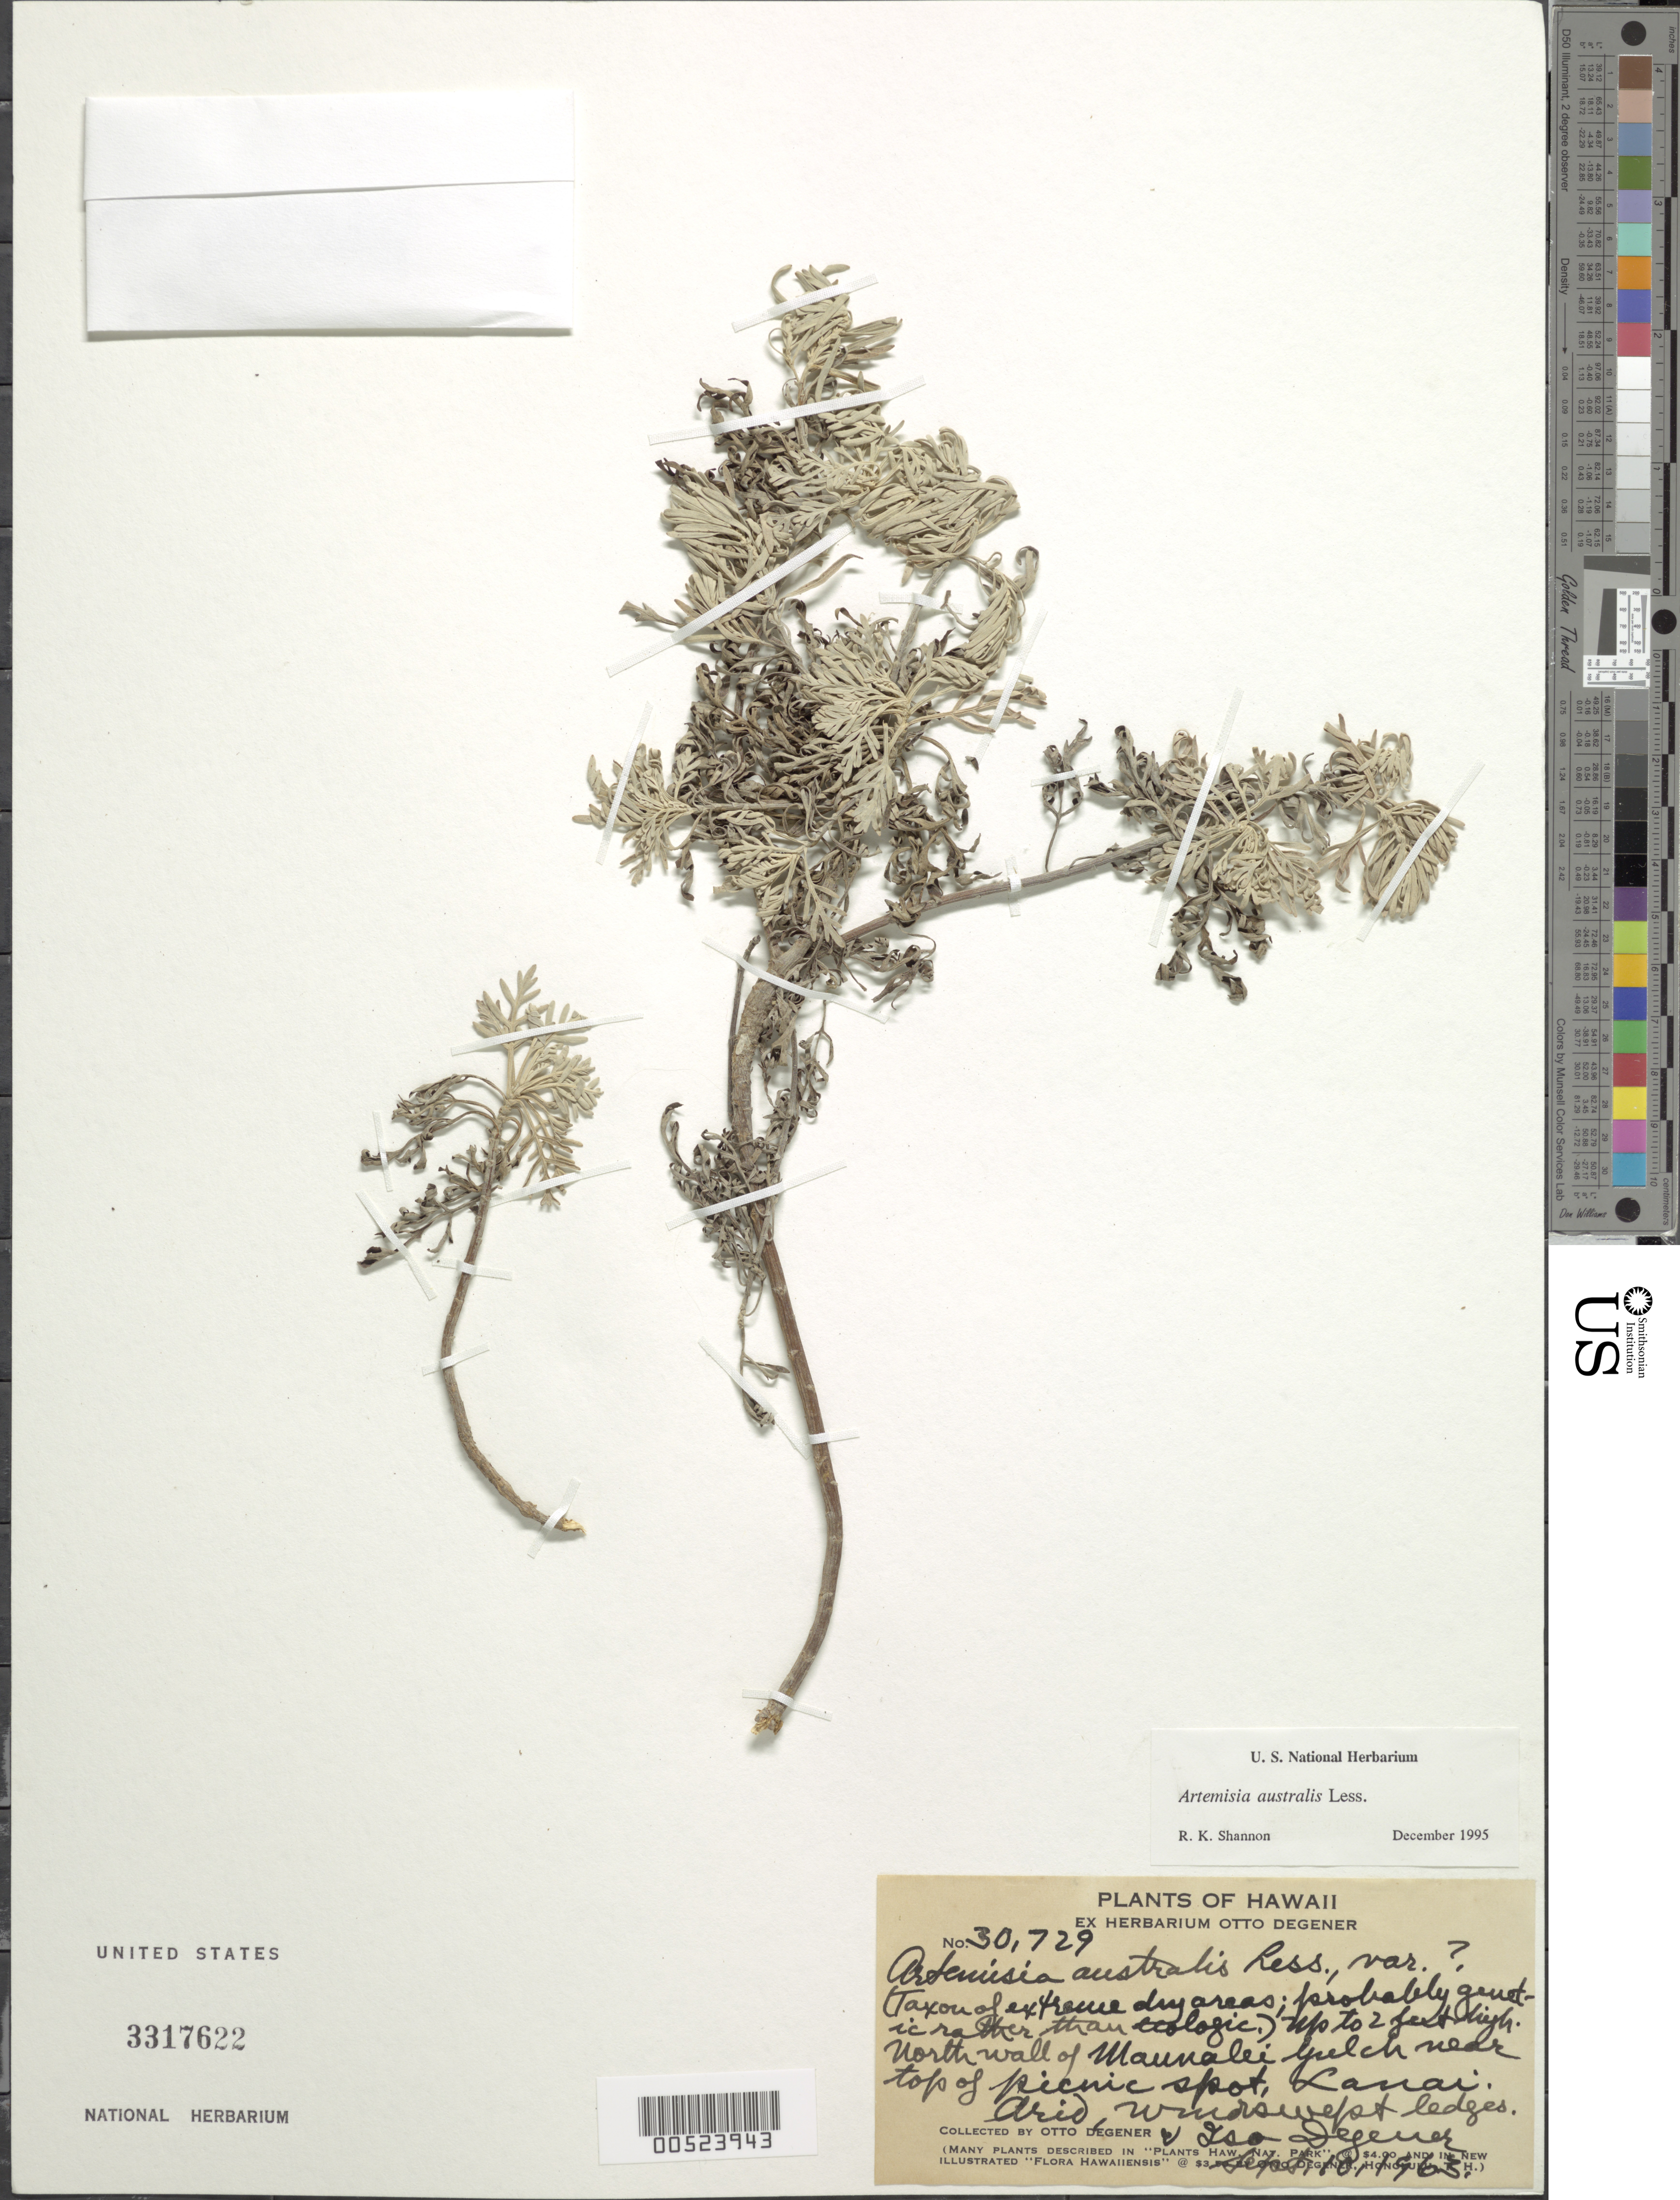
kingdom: Plantae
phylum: Tracheophyta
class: Magnoliopsida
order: Asterales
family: Asteraceae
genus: Artemisia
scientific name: Artemisia australis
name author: Less.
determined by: Shannon, R. K., (UNITED STATES)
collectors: O. Degener & I. Degener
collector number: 30729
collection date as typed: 10 Sep 1963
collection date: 1963-09-10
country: United States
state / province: Hawaii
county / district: Maui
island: Lana'i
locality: N wall of Maunalei Gulch near top of picnic spot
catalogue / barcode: US 3317622